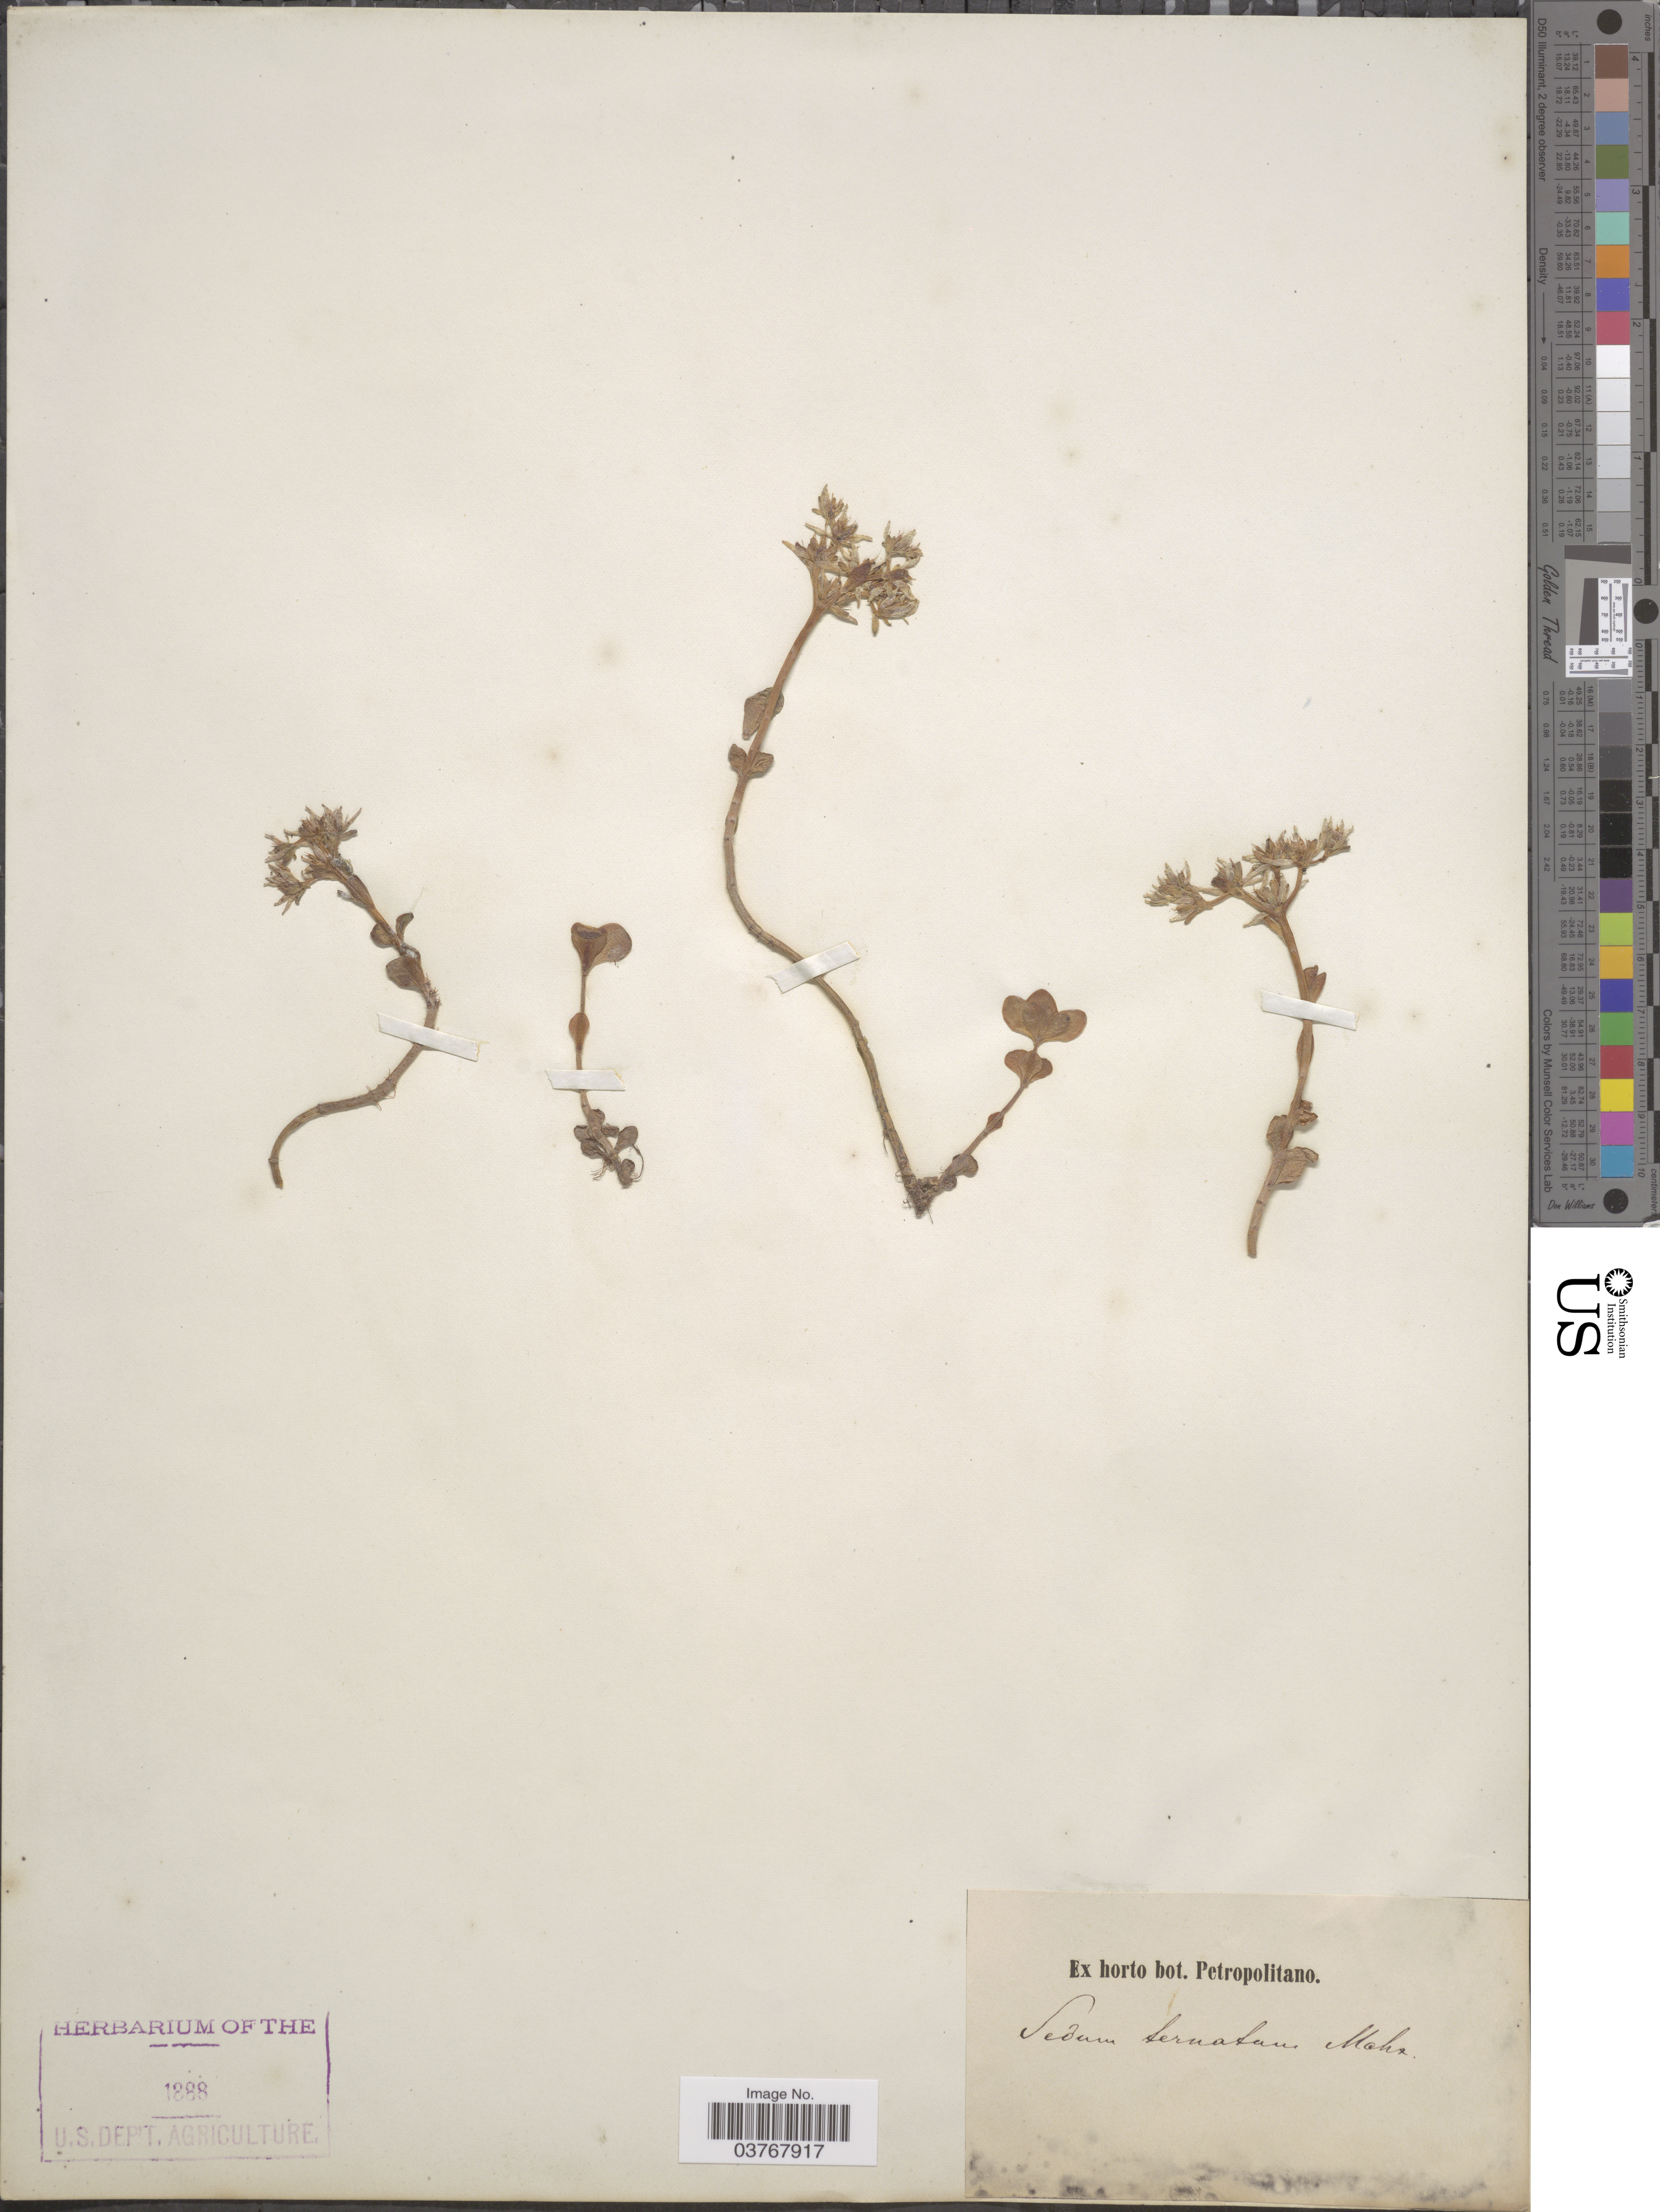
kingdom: Plantae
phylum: Tracheophyta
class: Magnoliopsida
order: Saxifragales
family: Crassulaceae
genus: Sedum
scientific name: Sedum ternatum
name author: Michx.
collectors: ex Horto Bot. Petropolitano